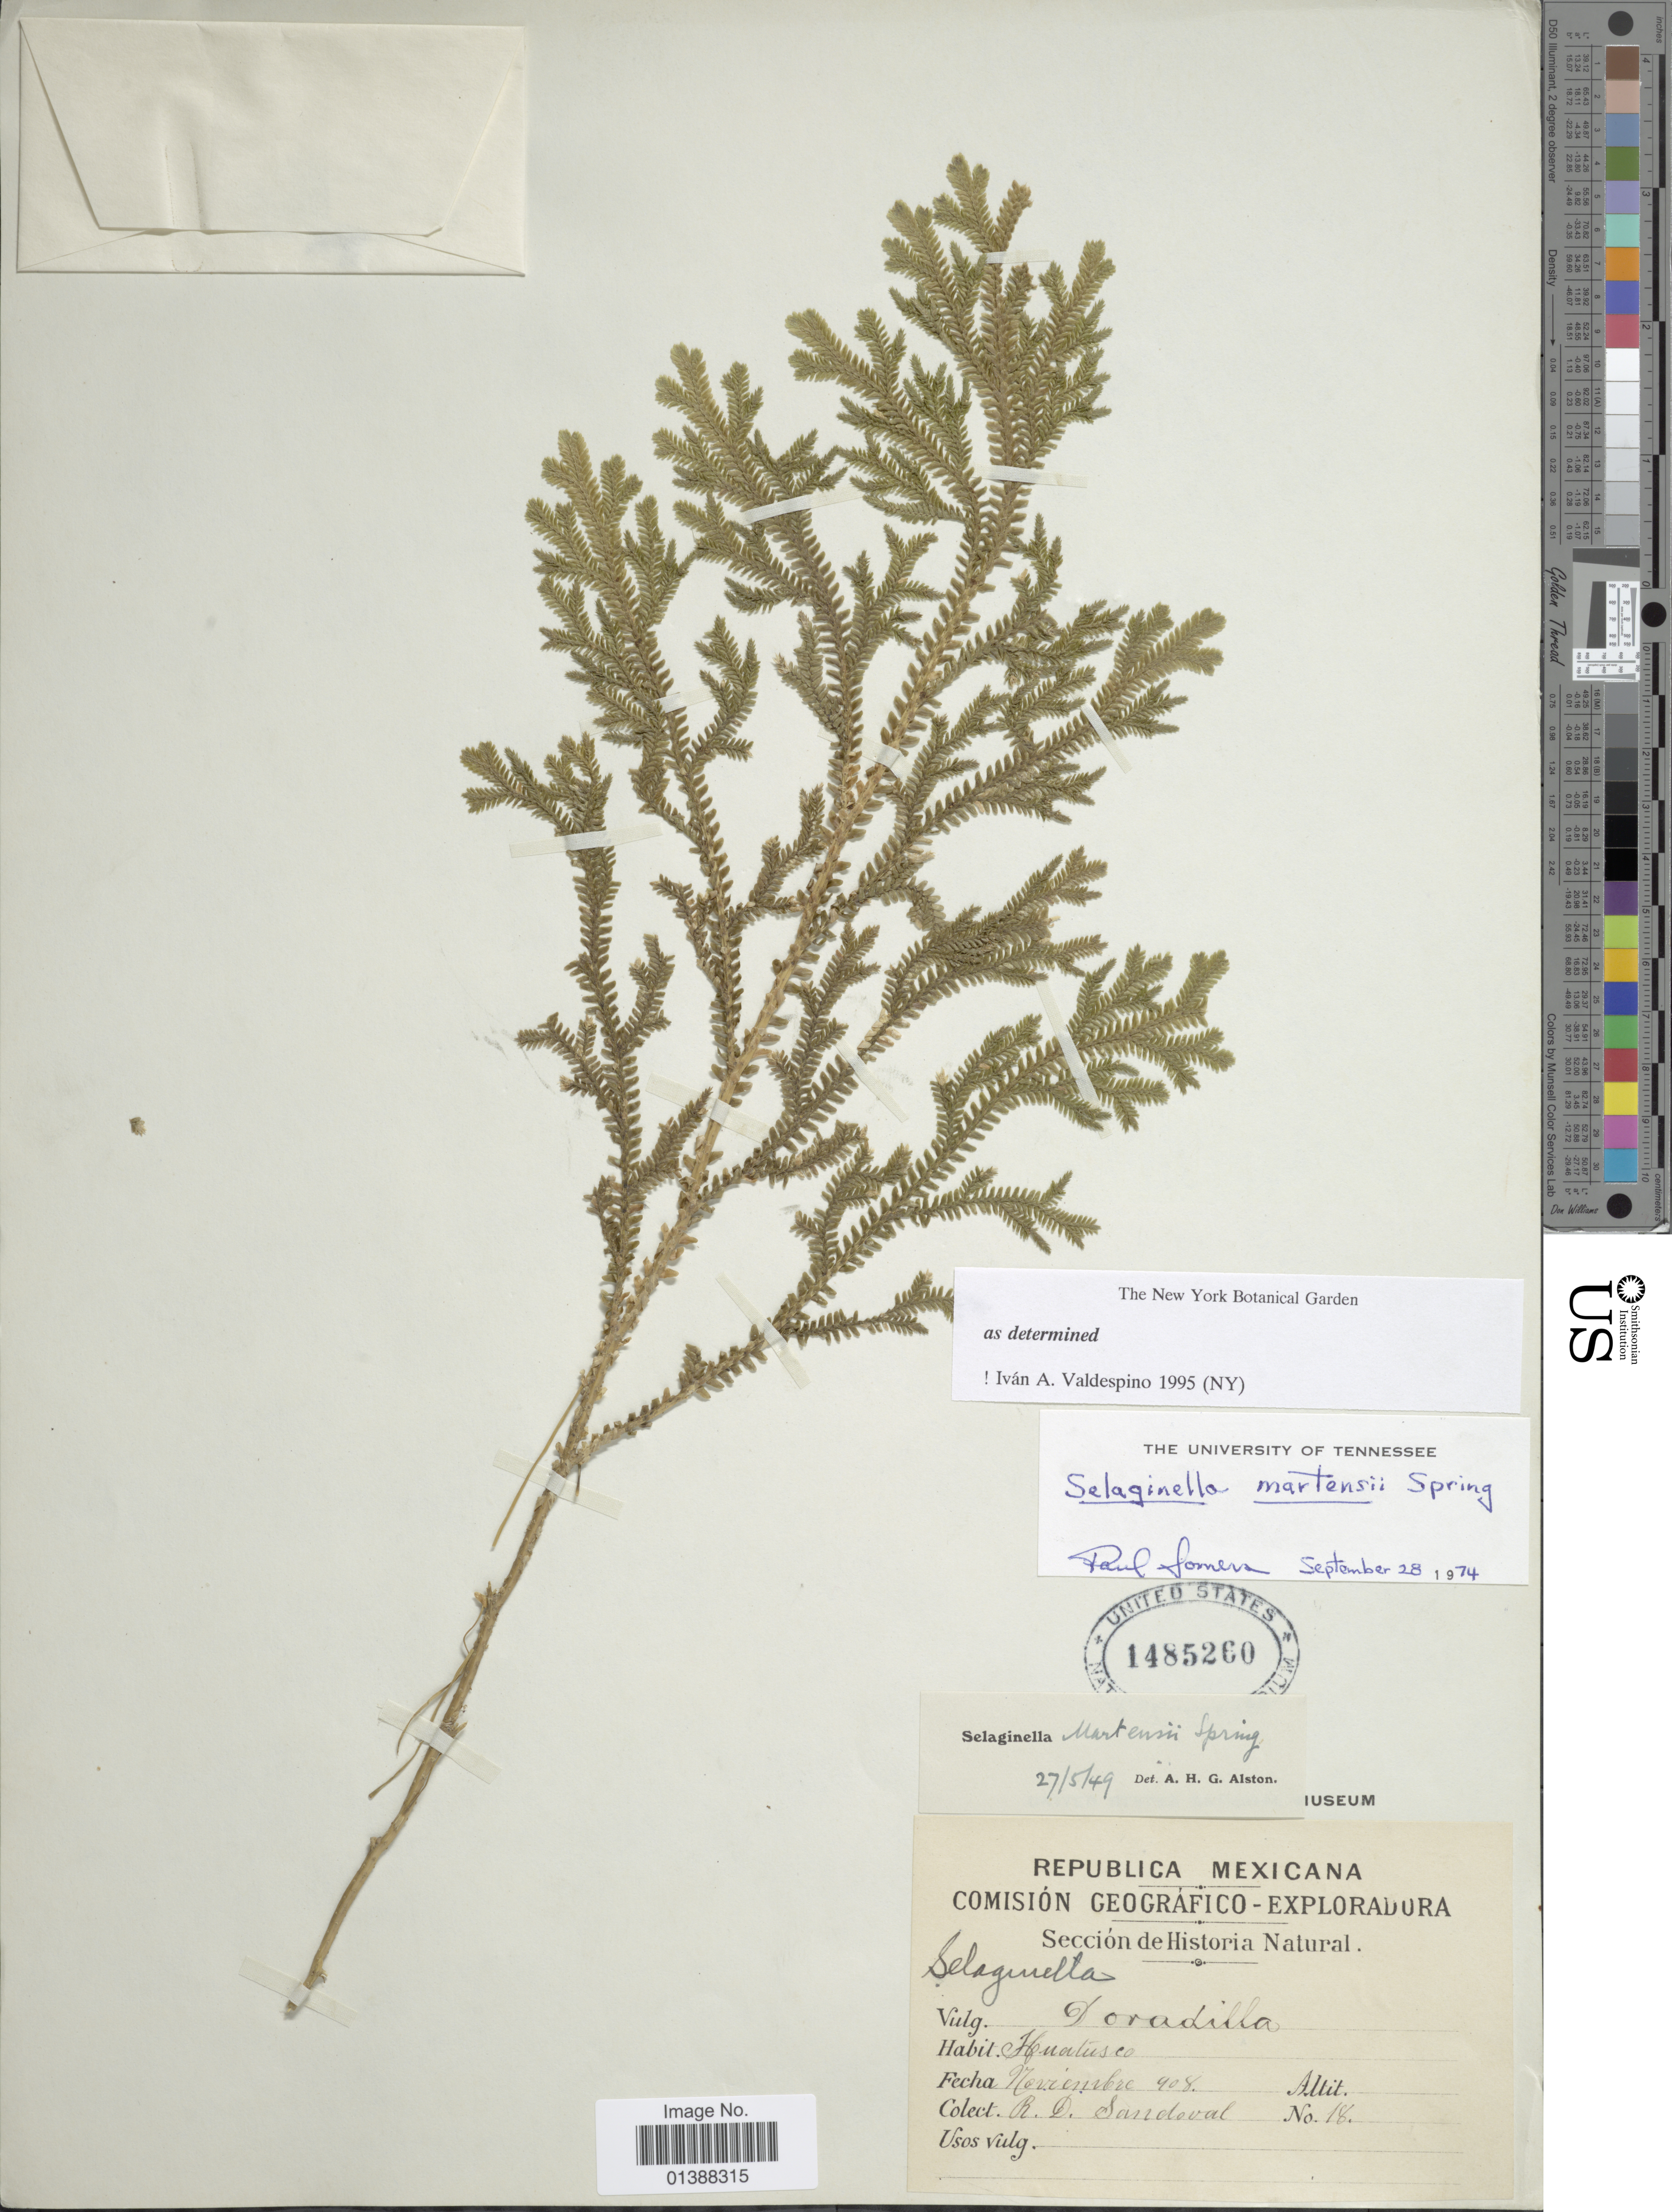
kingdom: Plantae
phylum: Tracheophyta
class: Lycopodiopsida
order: Selaginellales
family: Selaginellaceae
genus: Selaginella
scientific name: Selaginella martensii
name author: Spring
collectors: R. D. Sandoval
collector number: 18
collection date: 1908-11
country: Mexico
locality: Doradilla, Huatusco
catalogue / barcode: US 1485260